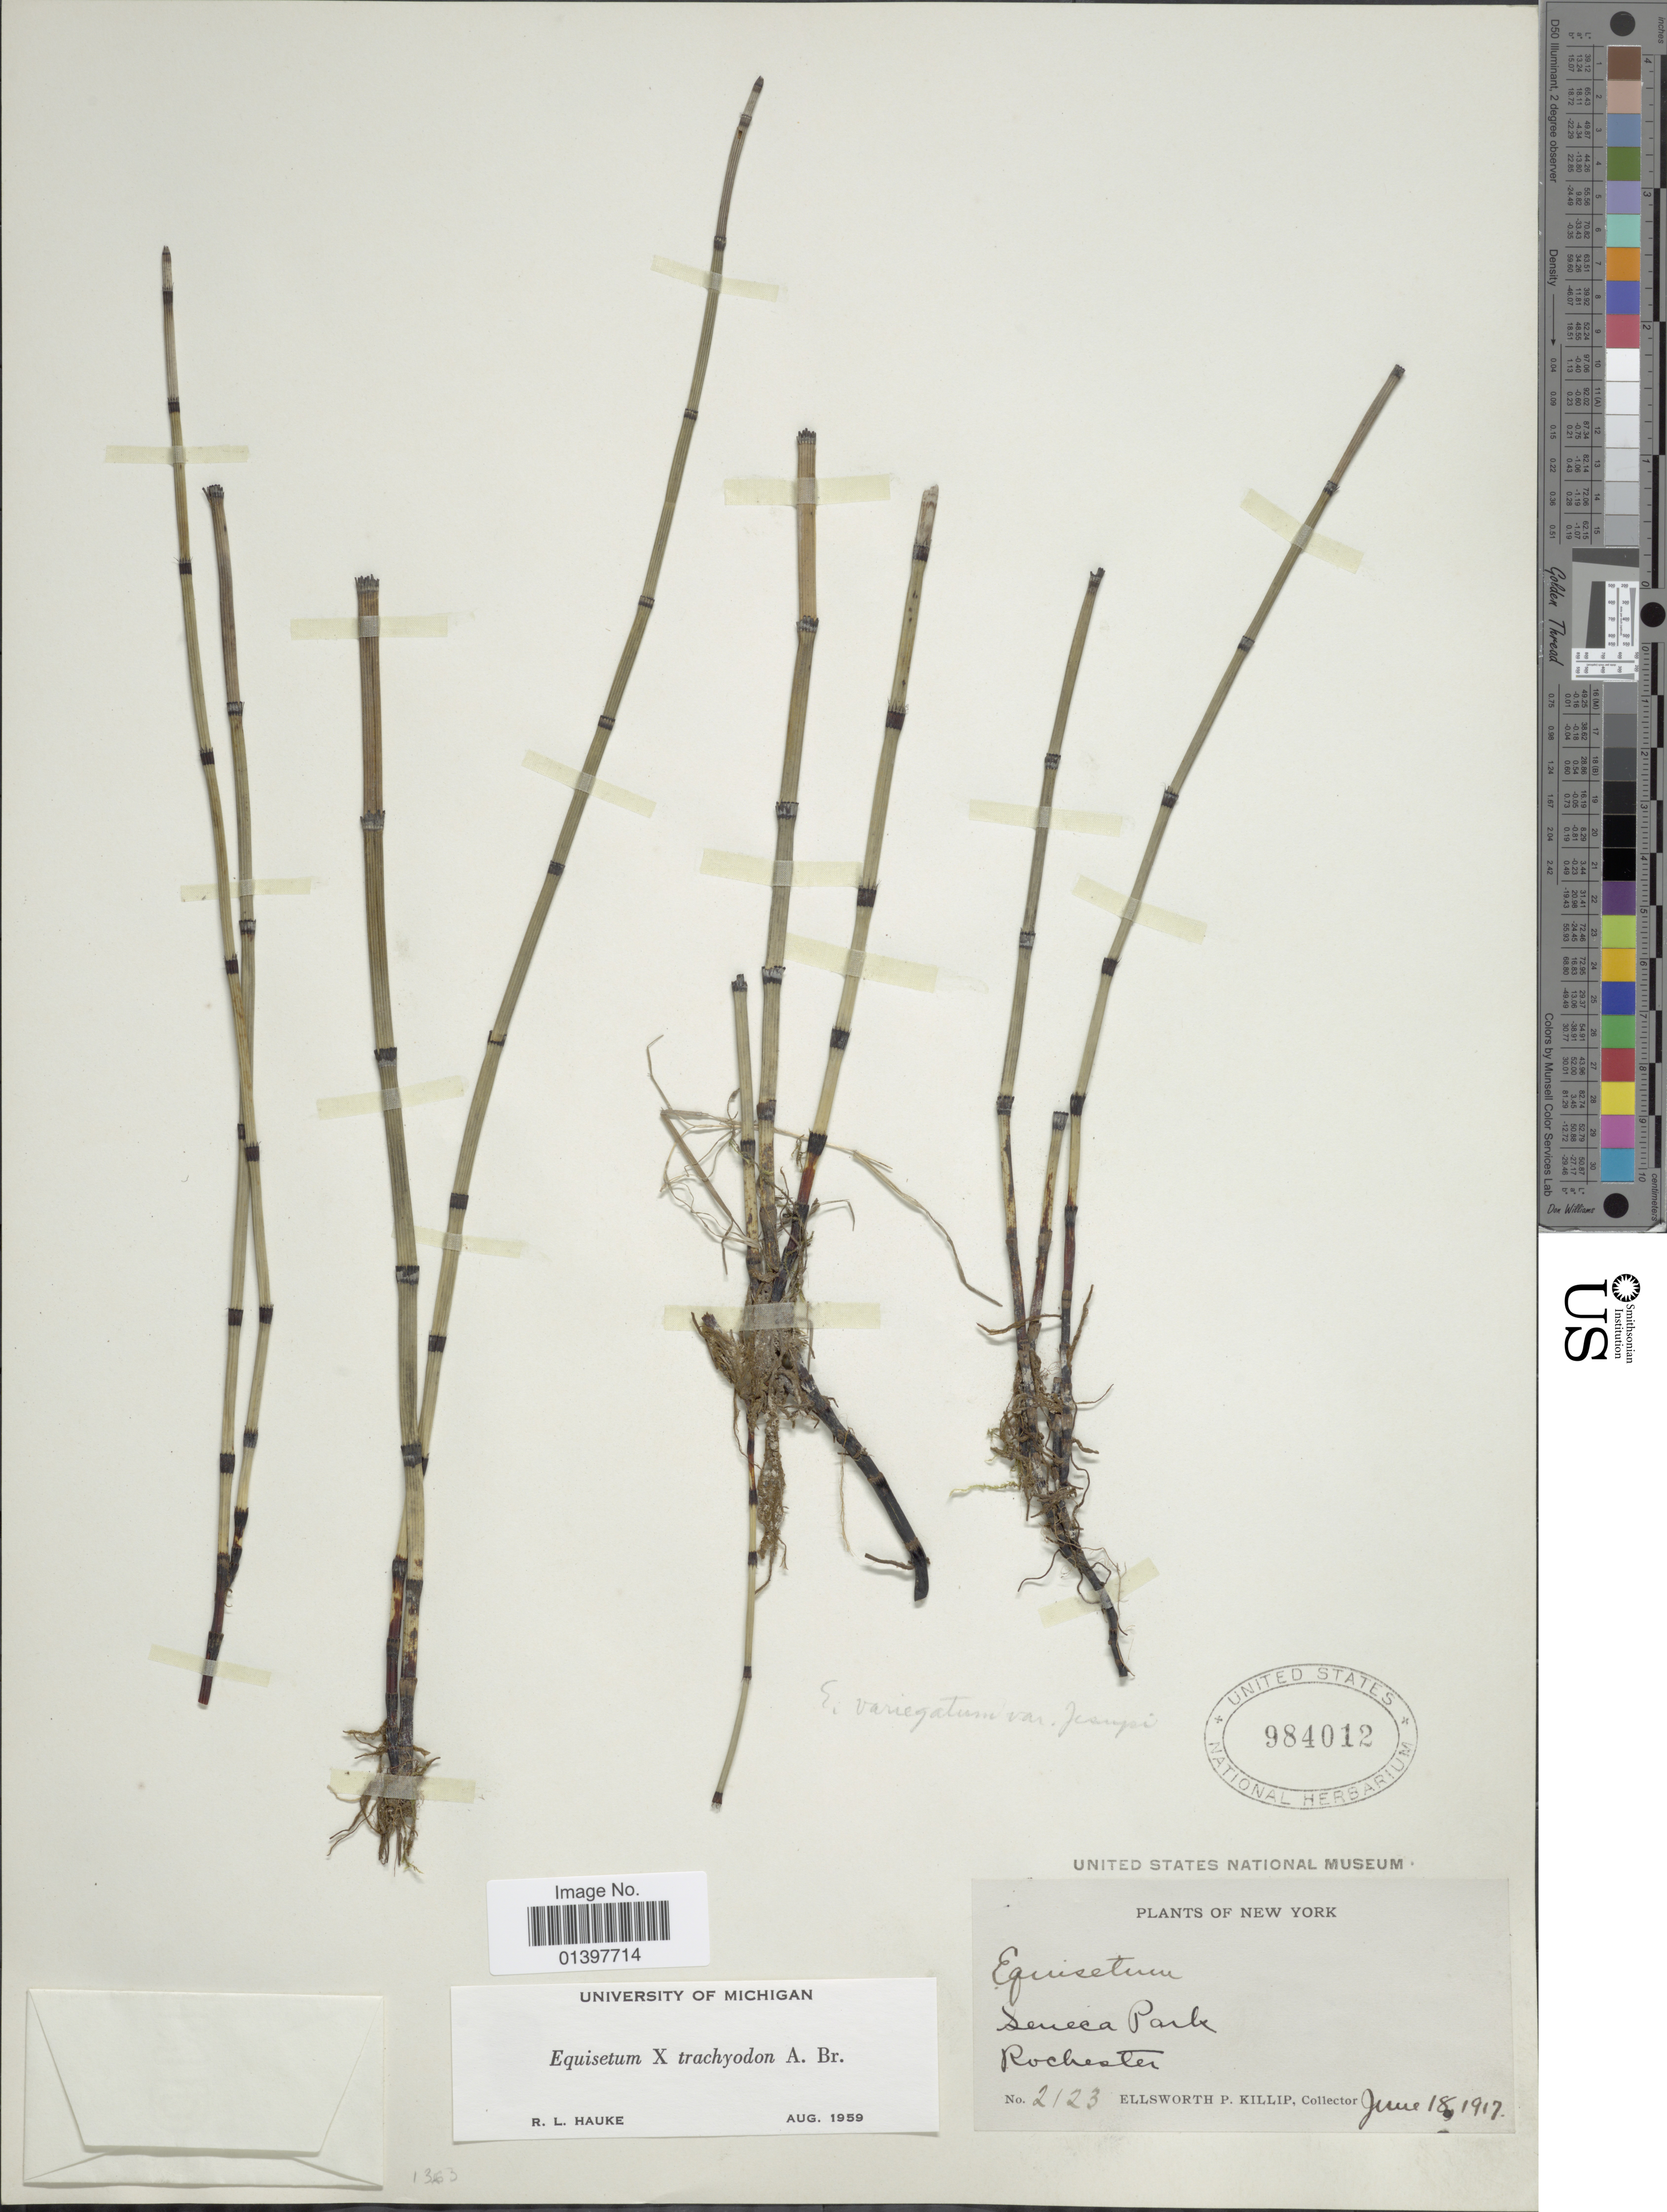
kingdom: Plantae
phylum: Tracheophyta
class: Polypodiopsida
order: Equisetales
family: Equisetaceae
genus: Equisetum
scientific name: Equisetum x trachyodon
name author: A. Braun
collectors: E. P. Killip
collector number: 2123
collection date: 1917-06-18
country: United States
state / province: New York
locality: Seneca Park, Rochester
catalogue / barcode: US 984012